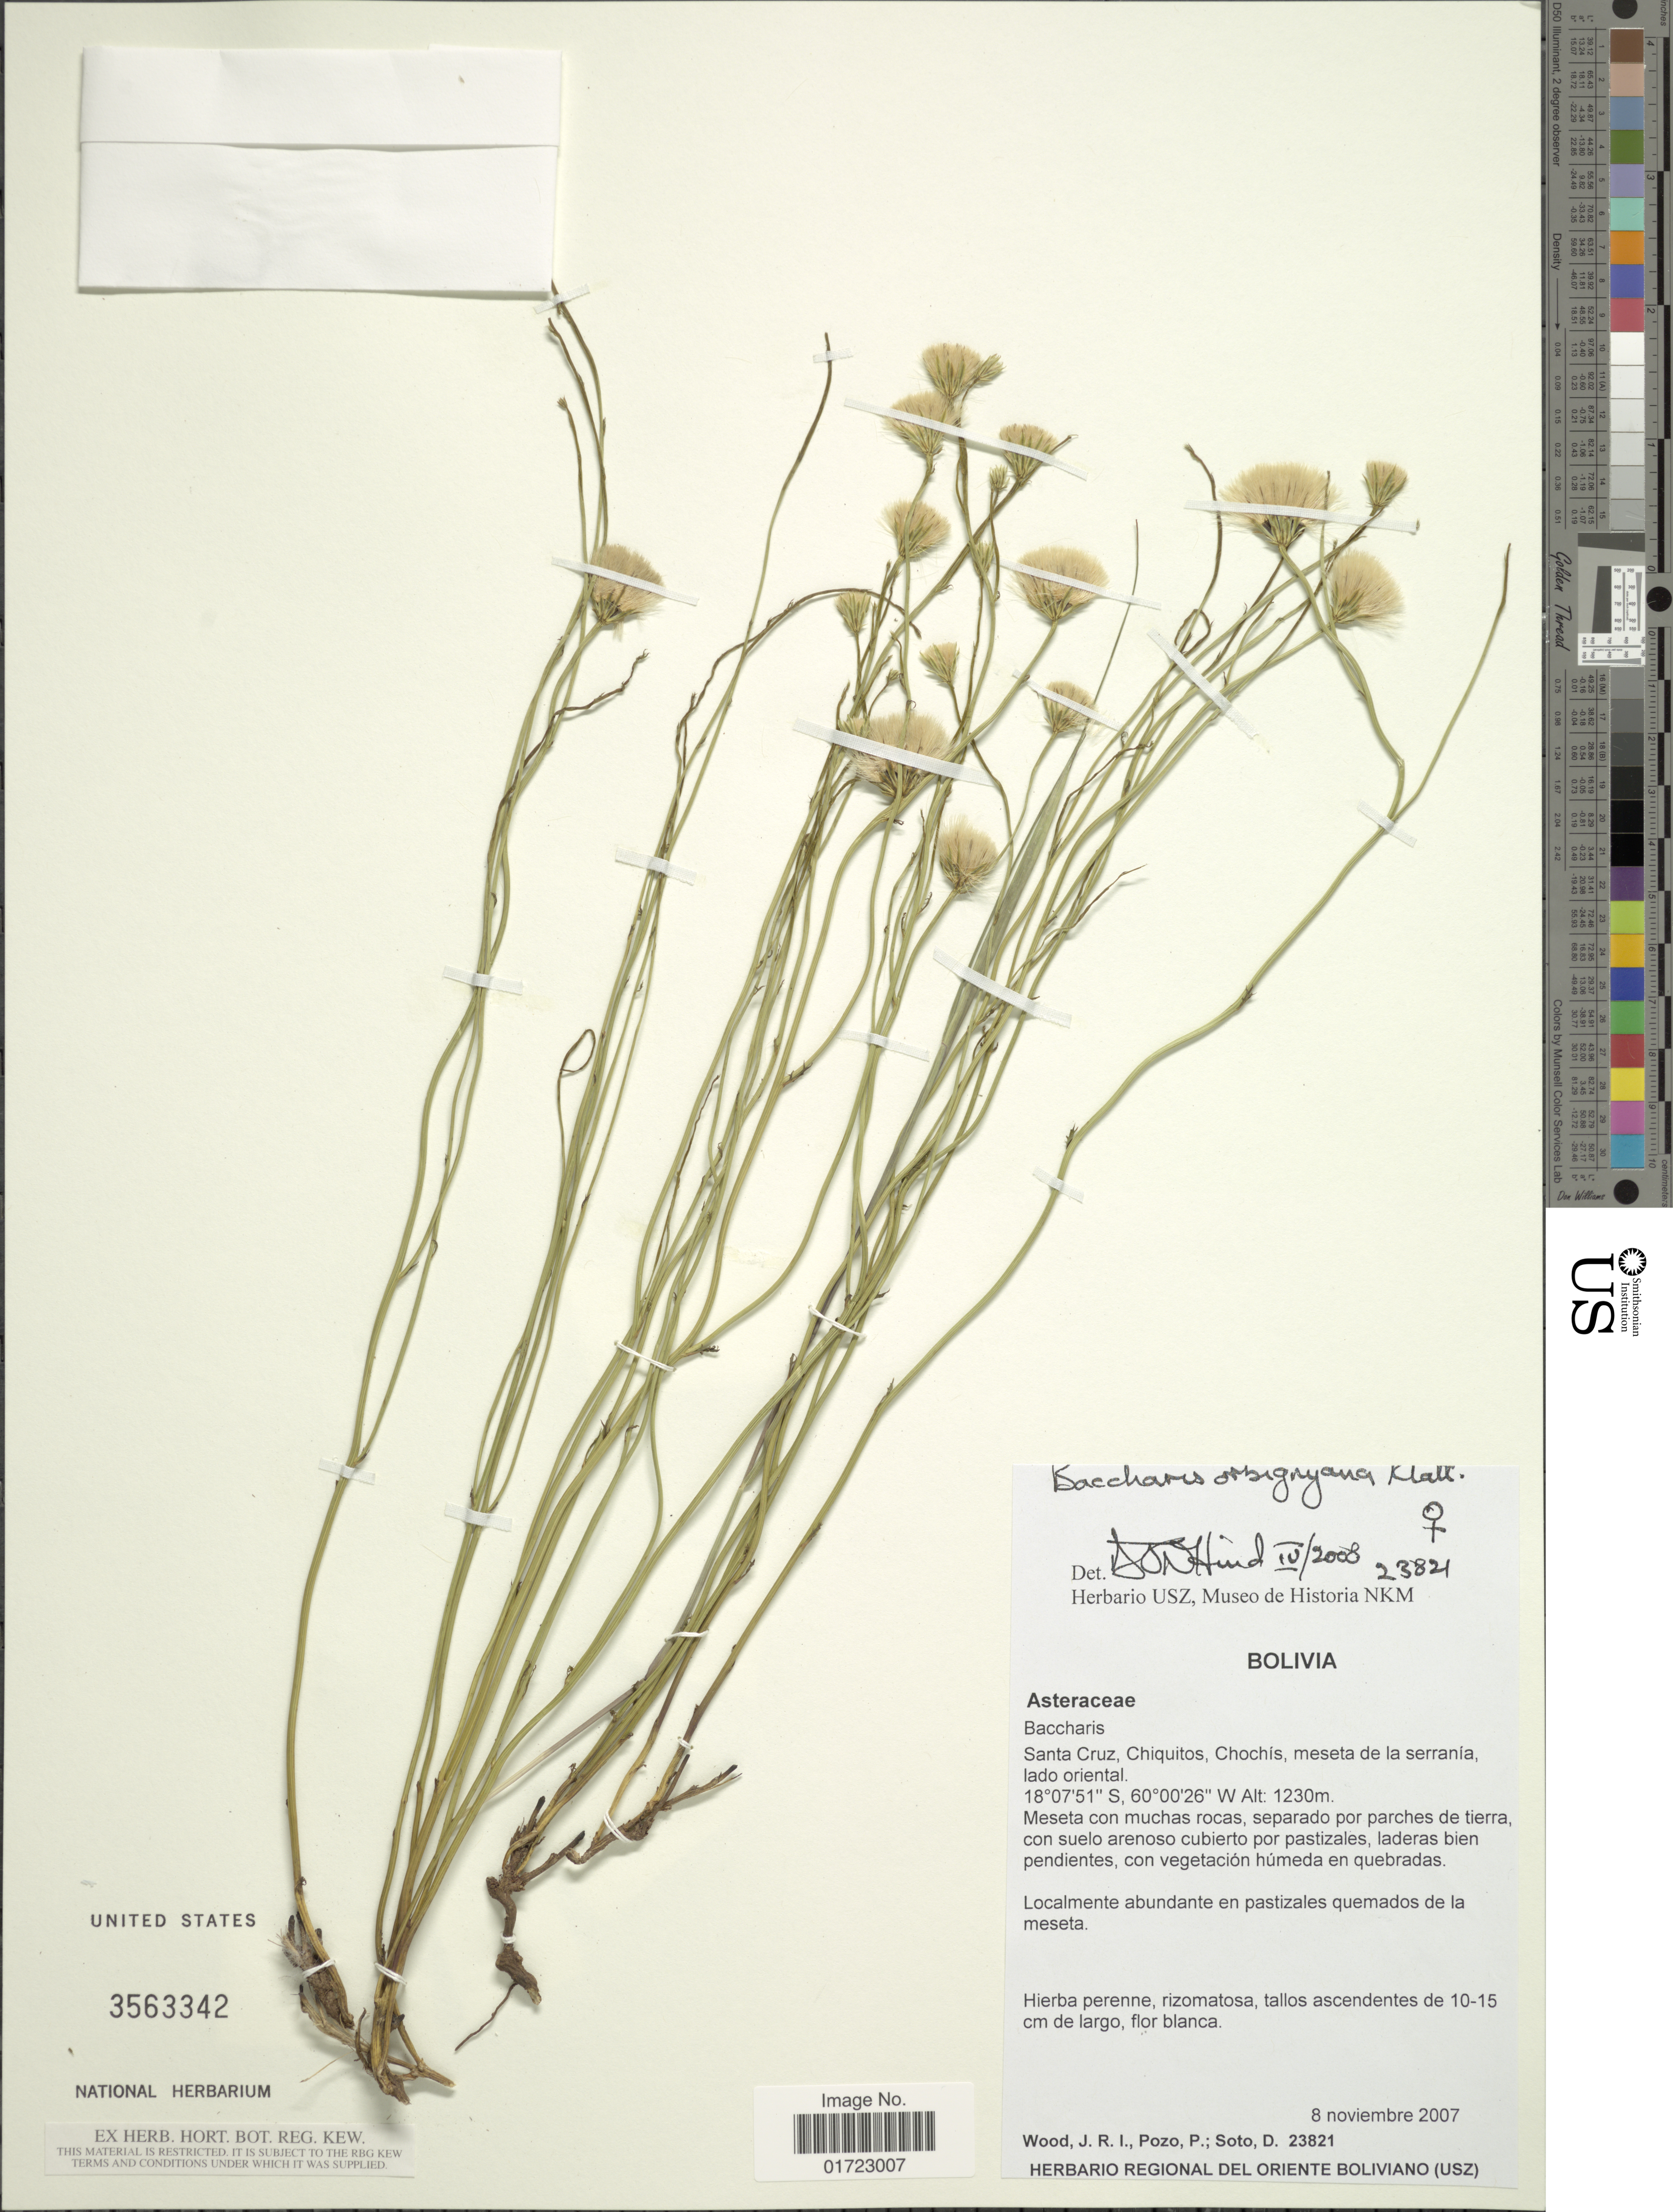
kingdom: Plantae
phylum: Tracheophyta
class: Magnoliopsida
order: Asterales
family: Asteraceae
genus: Baccharis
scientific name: Baccharis orbignyana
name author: Klatt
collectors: J. R. I. Wood, P. Pozo & D. Soto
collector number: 23821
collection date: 2007-11-08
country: Bolivia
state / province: Santa Cruz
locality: Chiquitos, Chochis, meseta de la serranía, lado oriental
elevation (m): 1230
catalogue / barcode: US 3563342